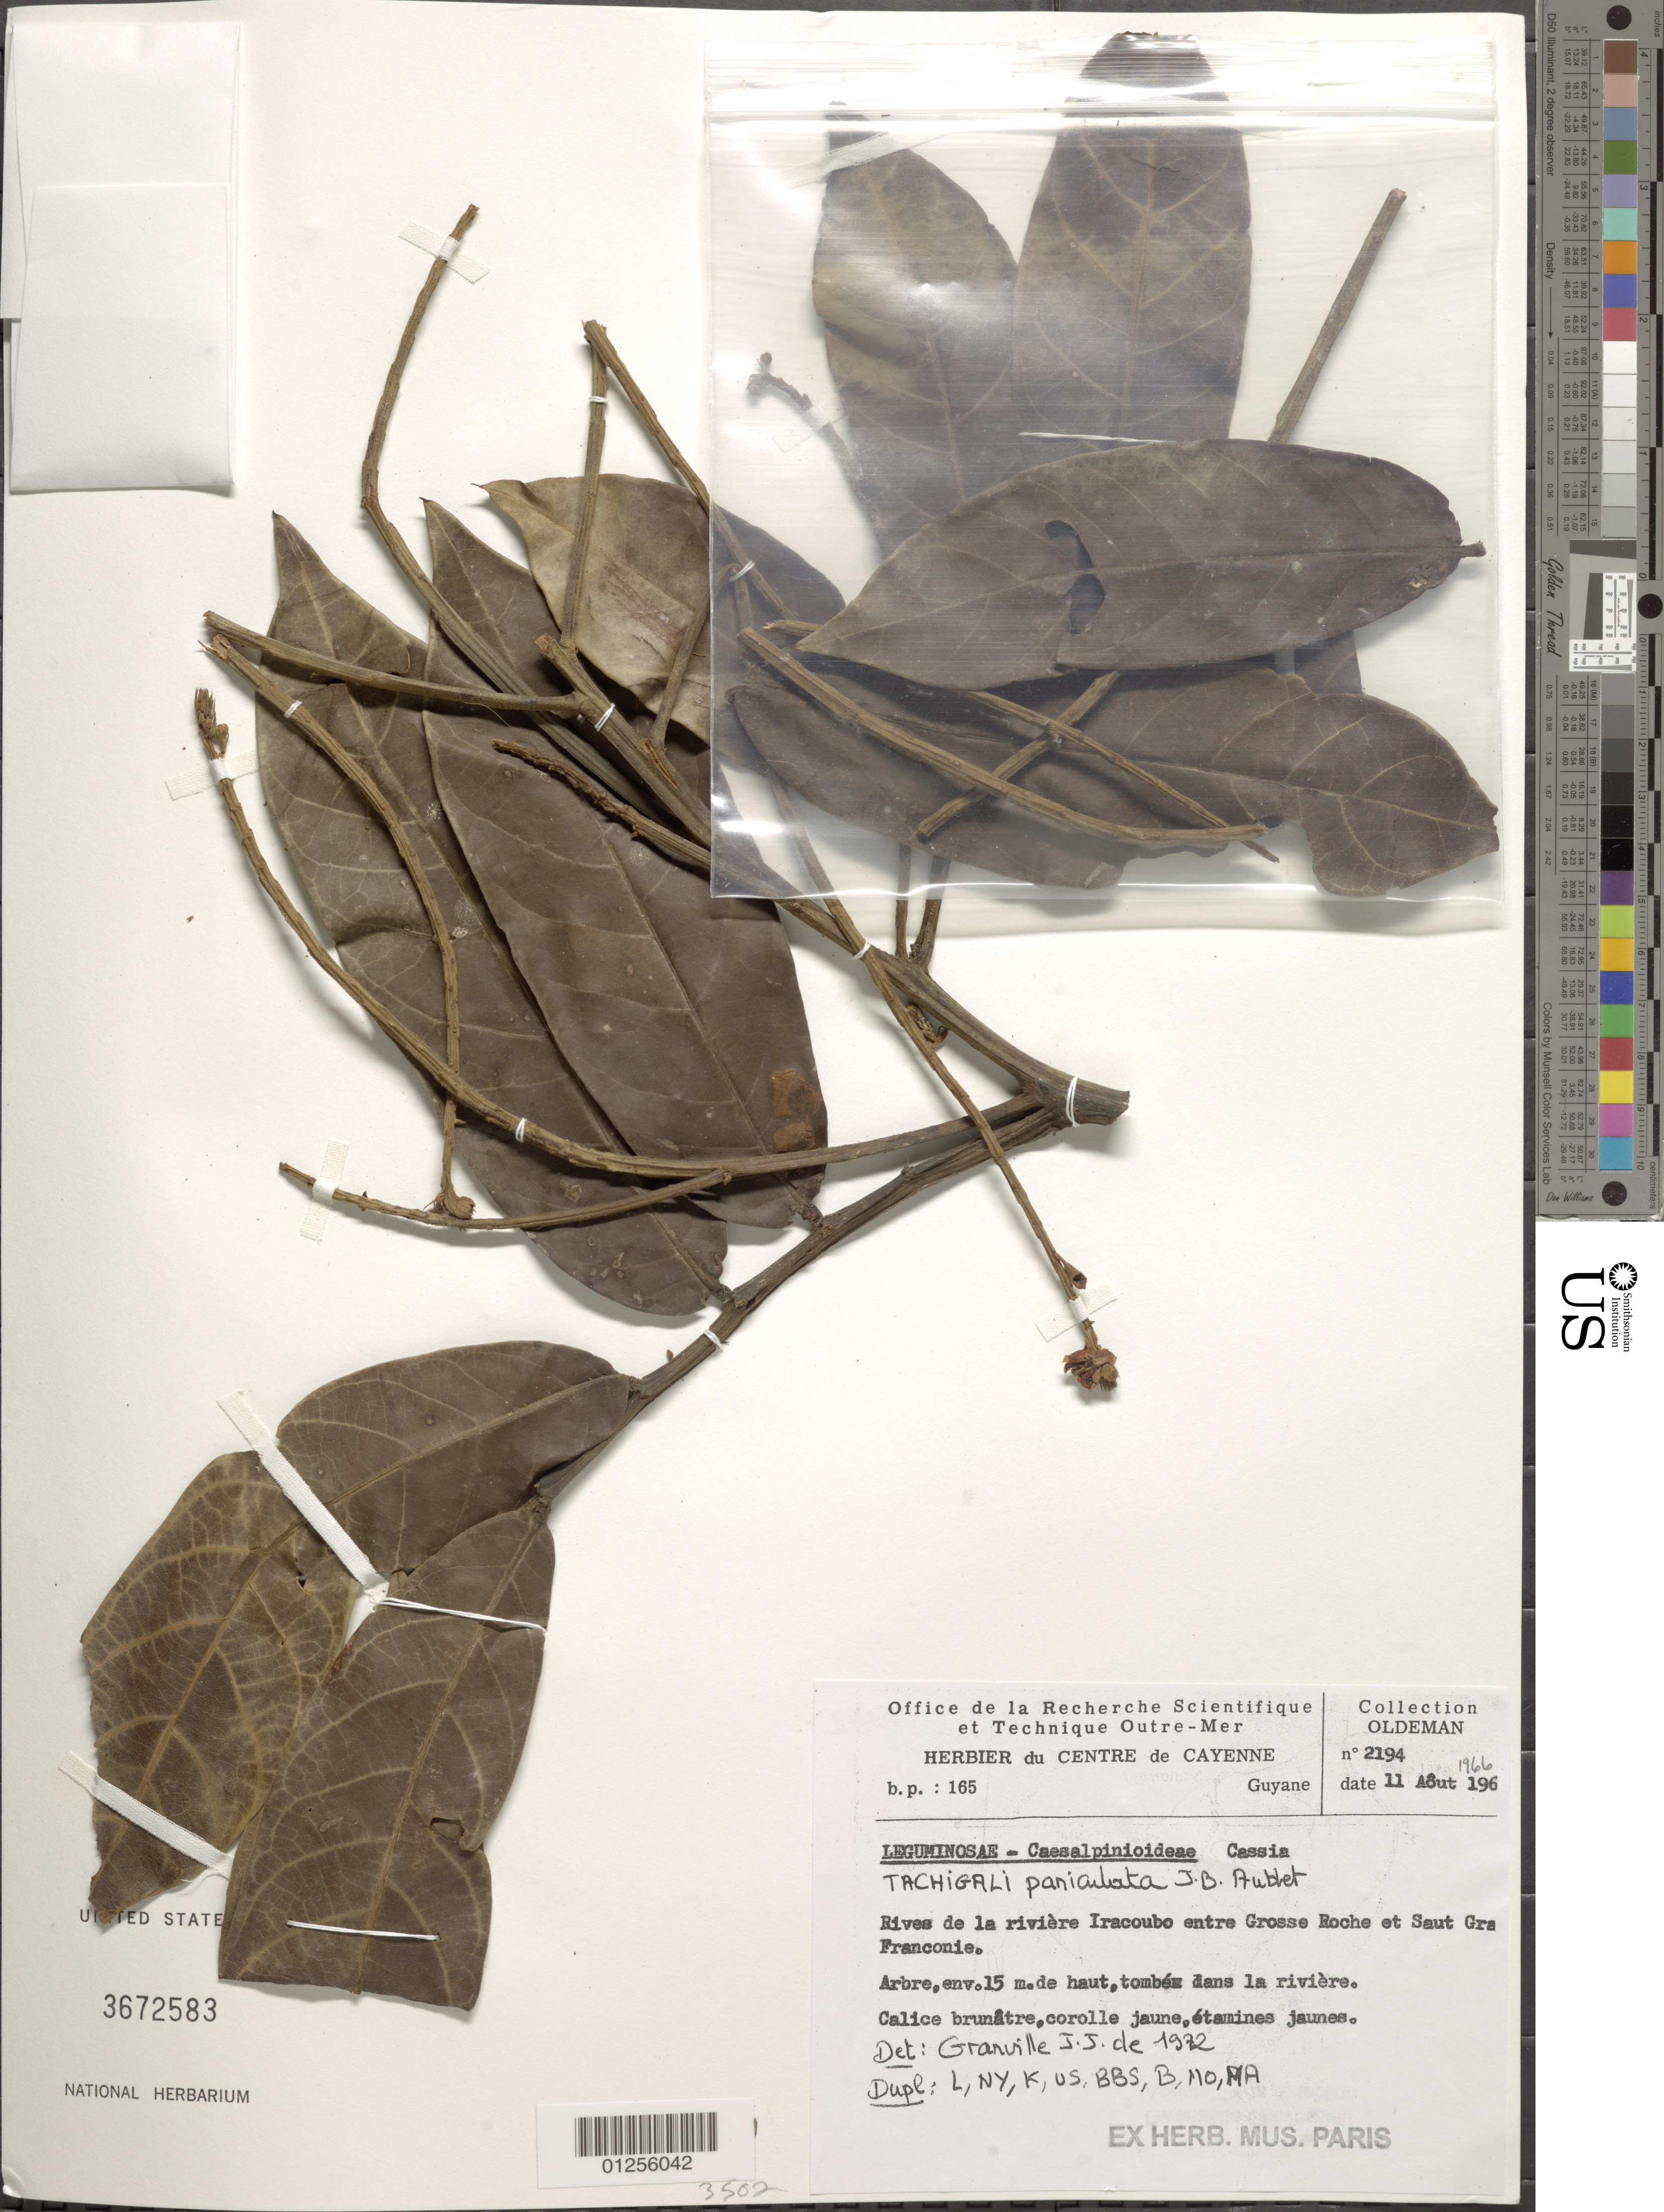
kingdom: Plantae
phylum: Tracheophyta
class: Magnoliopsida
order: Fabales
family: Fabaceae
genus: Tachigali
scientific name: Tachigali paniculata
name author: Aubl.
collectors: R. Oldeman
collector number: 2194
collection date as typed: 11-Aug-66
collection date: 1966-08-11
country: French Guiana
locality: Rivière Iracoubo, près de Saut Grand Franconie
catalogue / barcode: US 3672583